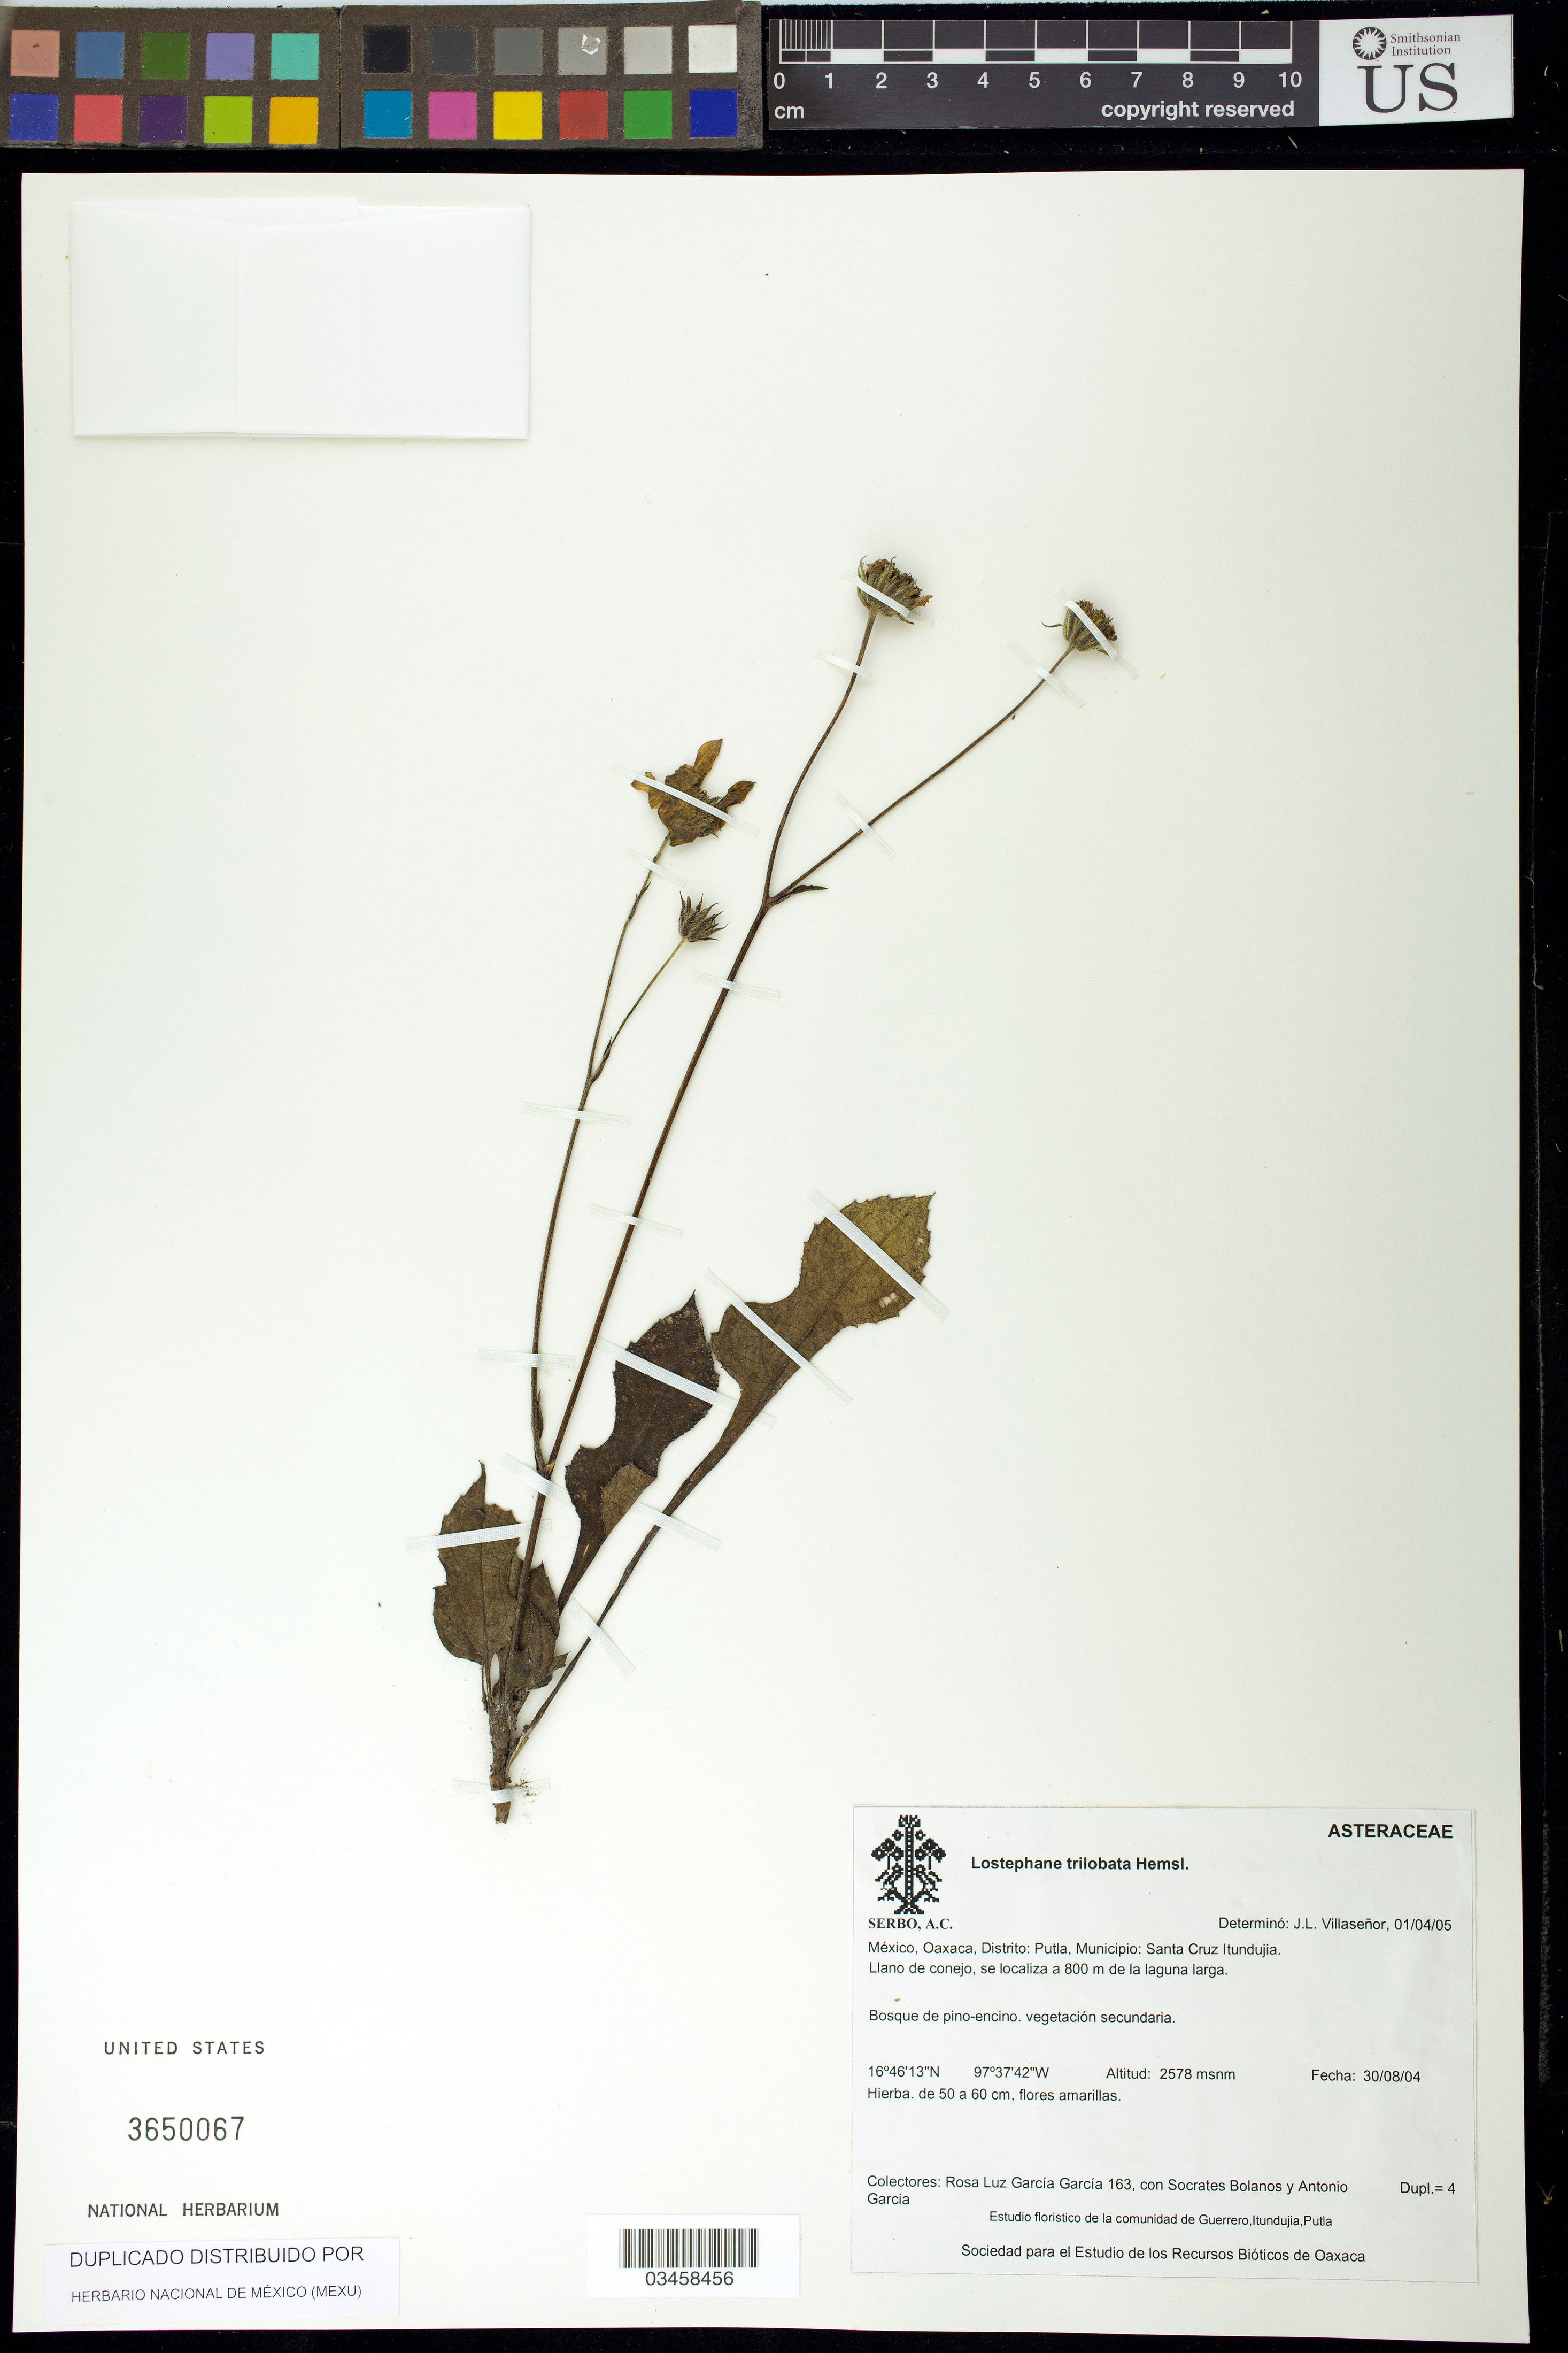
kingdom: Plantae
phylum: Tracheophyta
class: Magnoliopsida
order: Asterales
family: Asteraceae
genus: Iostephane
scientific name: Iostephane trilobata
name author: Hemsl.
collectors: R. G. García, S. Bolanos & L. Garcia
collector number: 163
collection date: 2004-08-30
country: Mexico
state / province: Oaxaca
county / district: Putla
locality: Santa Cruz Itundujia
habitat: Llano de conejo, se localiza a 800 m de la laguna larga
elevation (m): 2578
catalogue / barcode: US 3650067